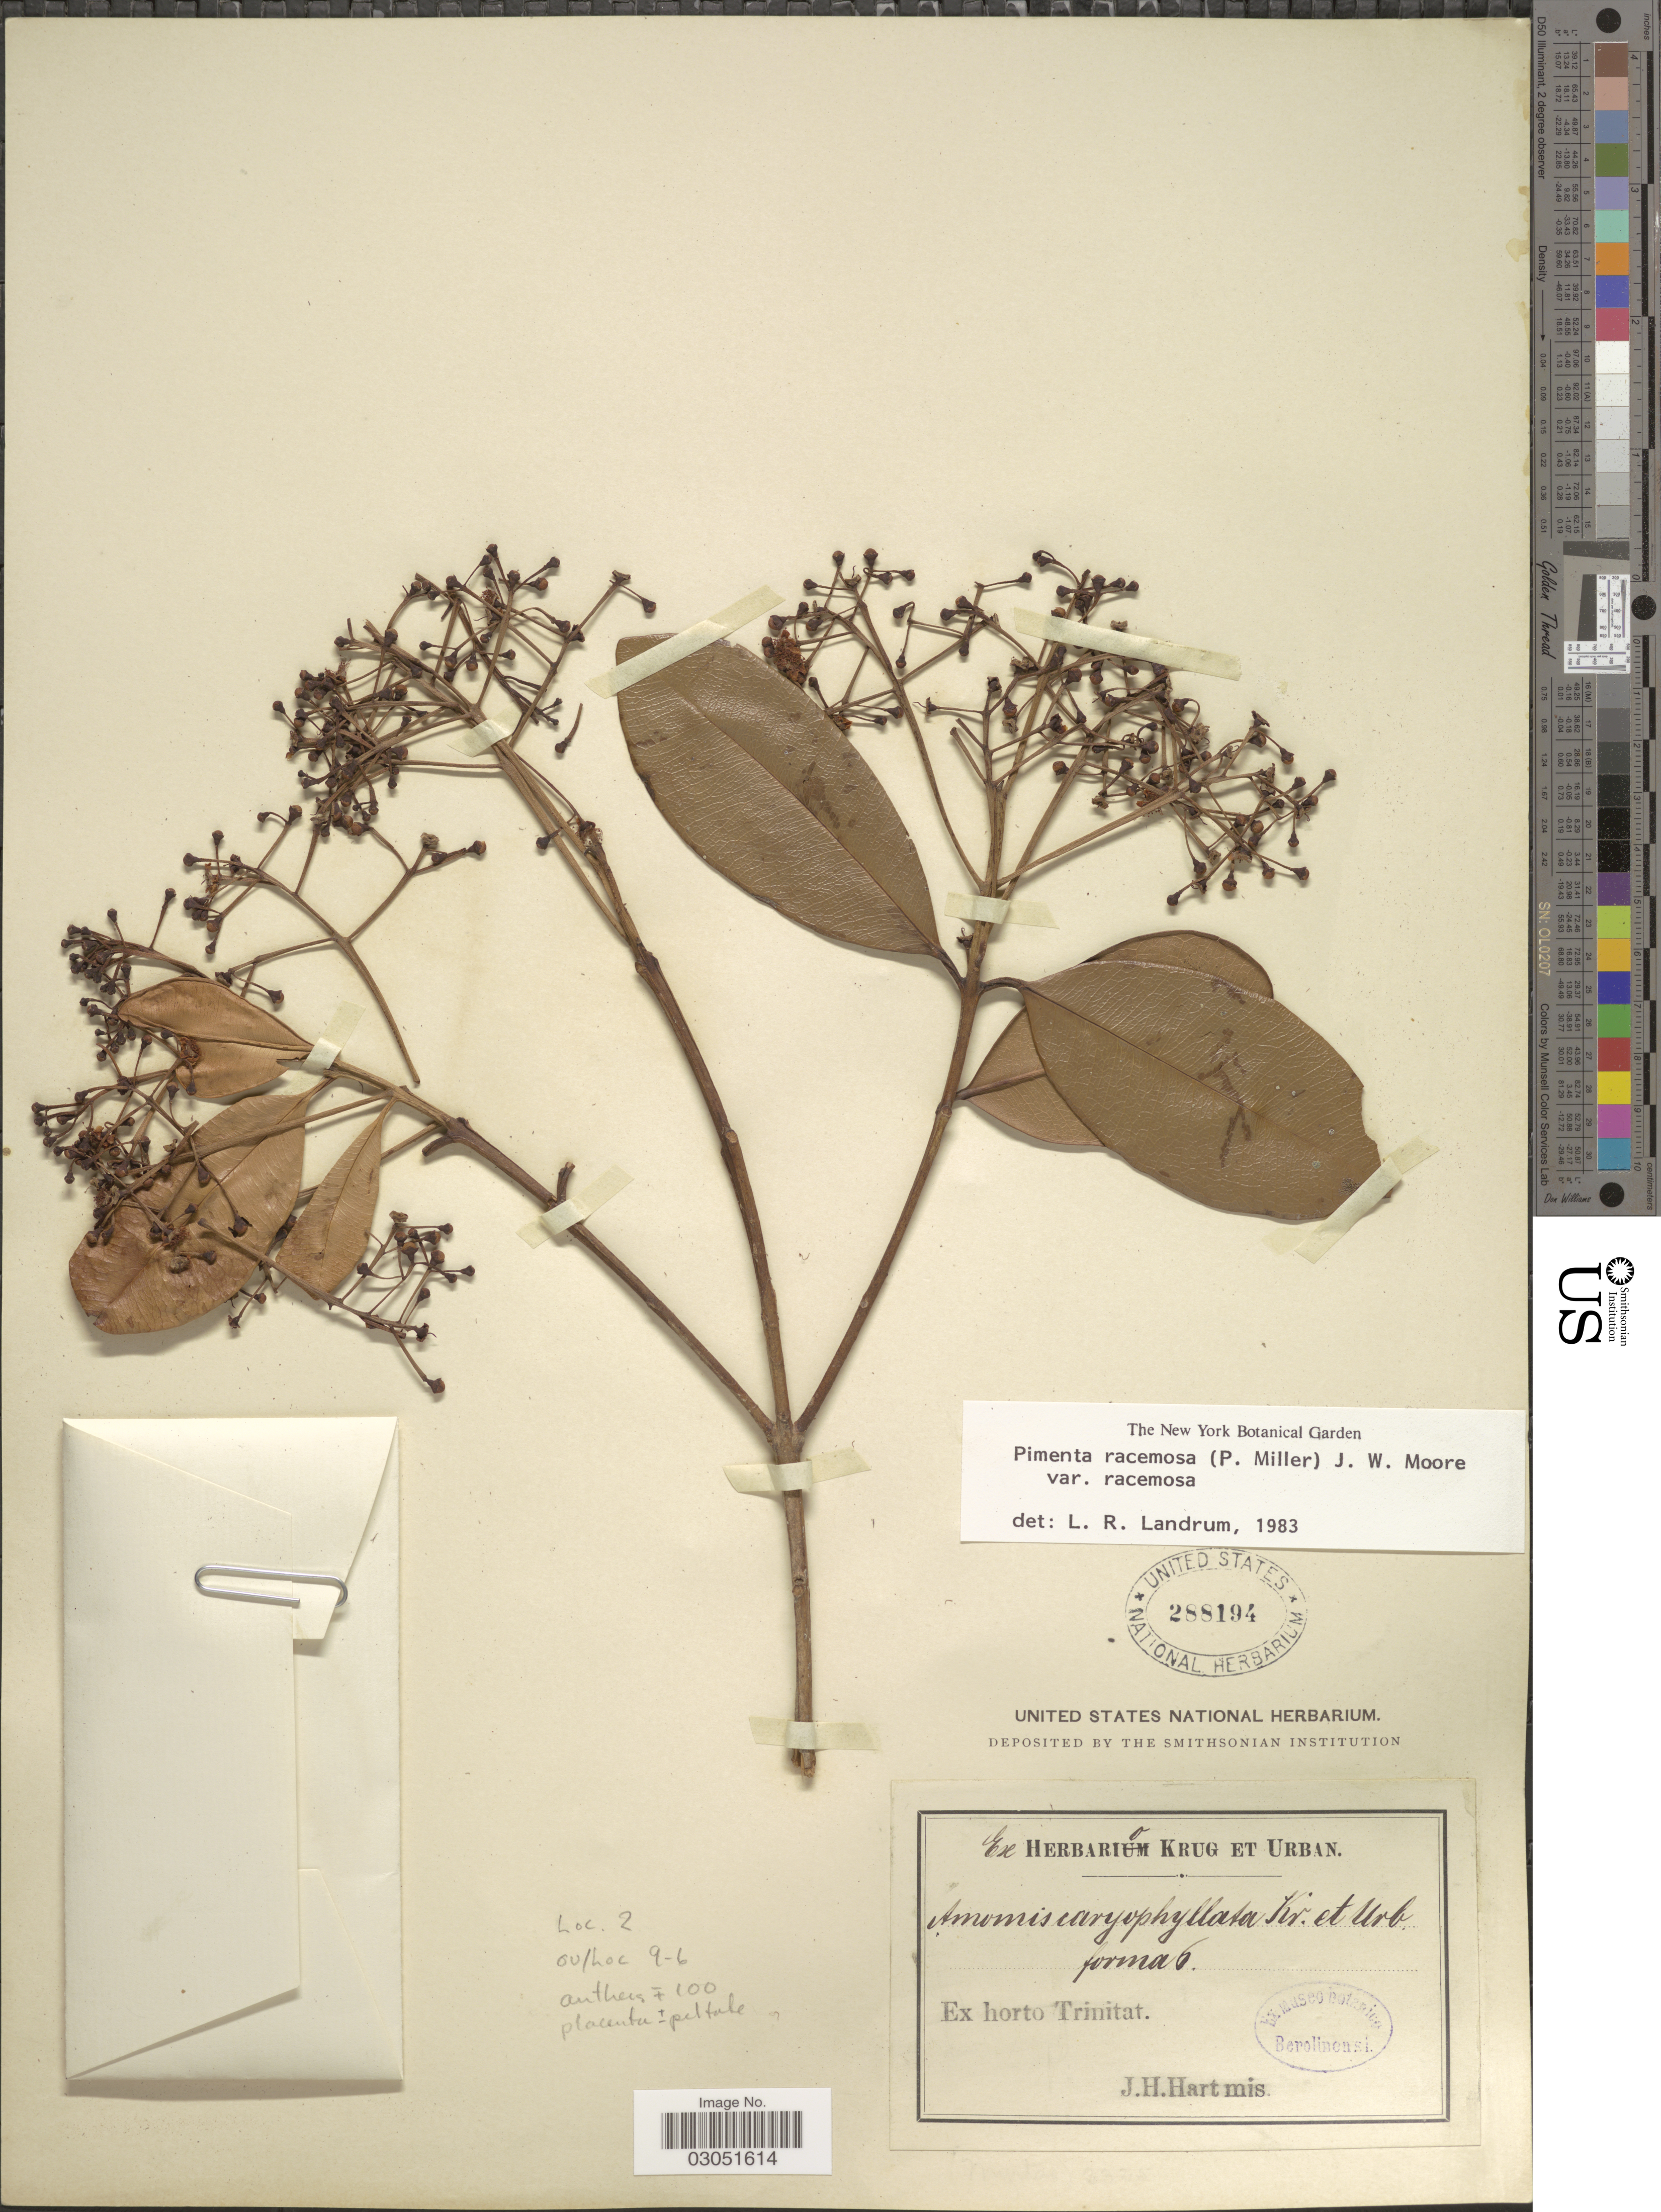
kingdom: Plantae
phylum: Tracheophyta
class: Magnoliopsida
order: Myrtales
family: Myrtaceae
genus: Pimenta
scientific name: Pimenta racemosa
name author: (Mill.) J.W. Moore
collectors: J. H. Hart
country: Trinidad and Tobago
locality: Ex horto Trinitat.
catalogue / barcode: US 288194